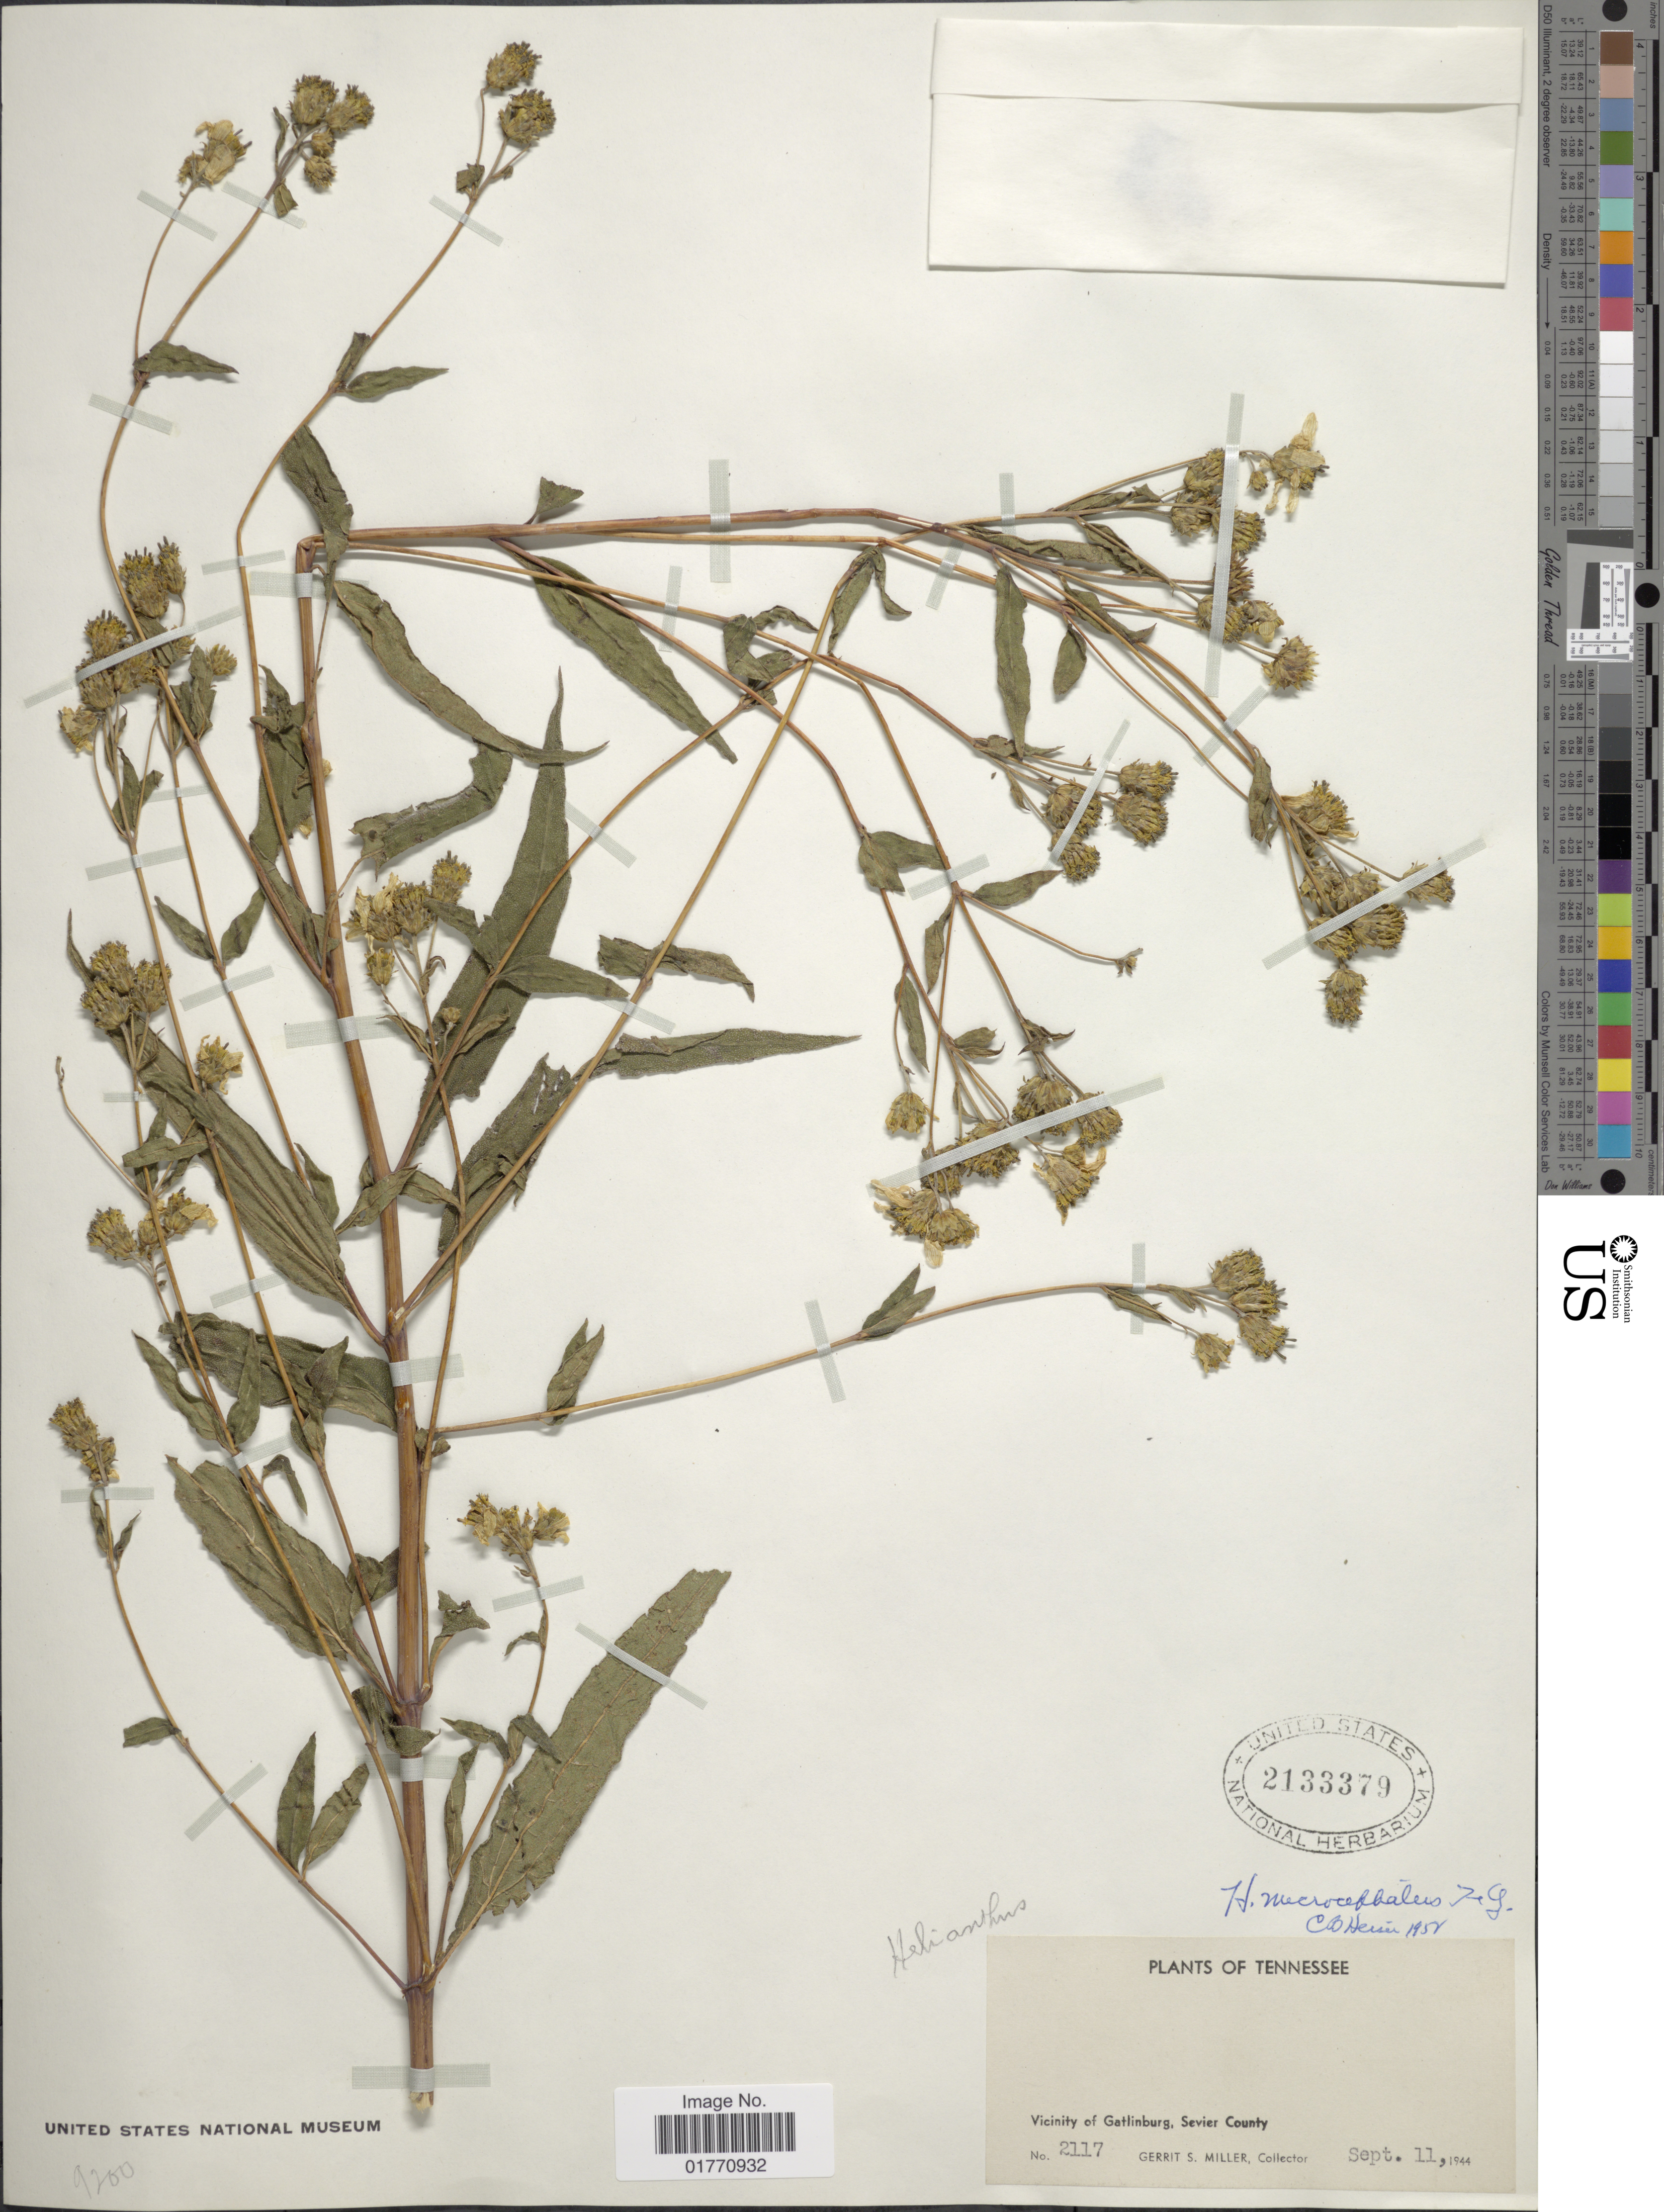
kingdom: Plantae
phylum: Tracheophyta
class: Magnoliopsida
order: Asterales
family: Asteraceae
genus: Helianthus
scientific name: Helianthus microcephalus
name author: Torr. & A. Gray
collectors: G. S. Miller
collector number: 2117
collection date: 1944-09-11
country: United States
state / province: Tennessee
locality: Viicnity of Gatlinburg, Servier County.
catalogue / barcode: US 2133379